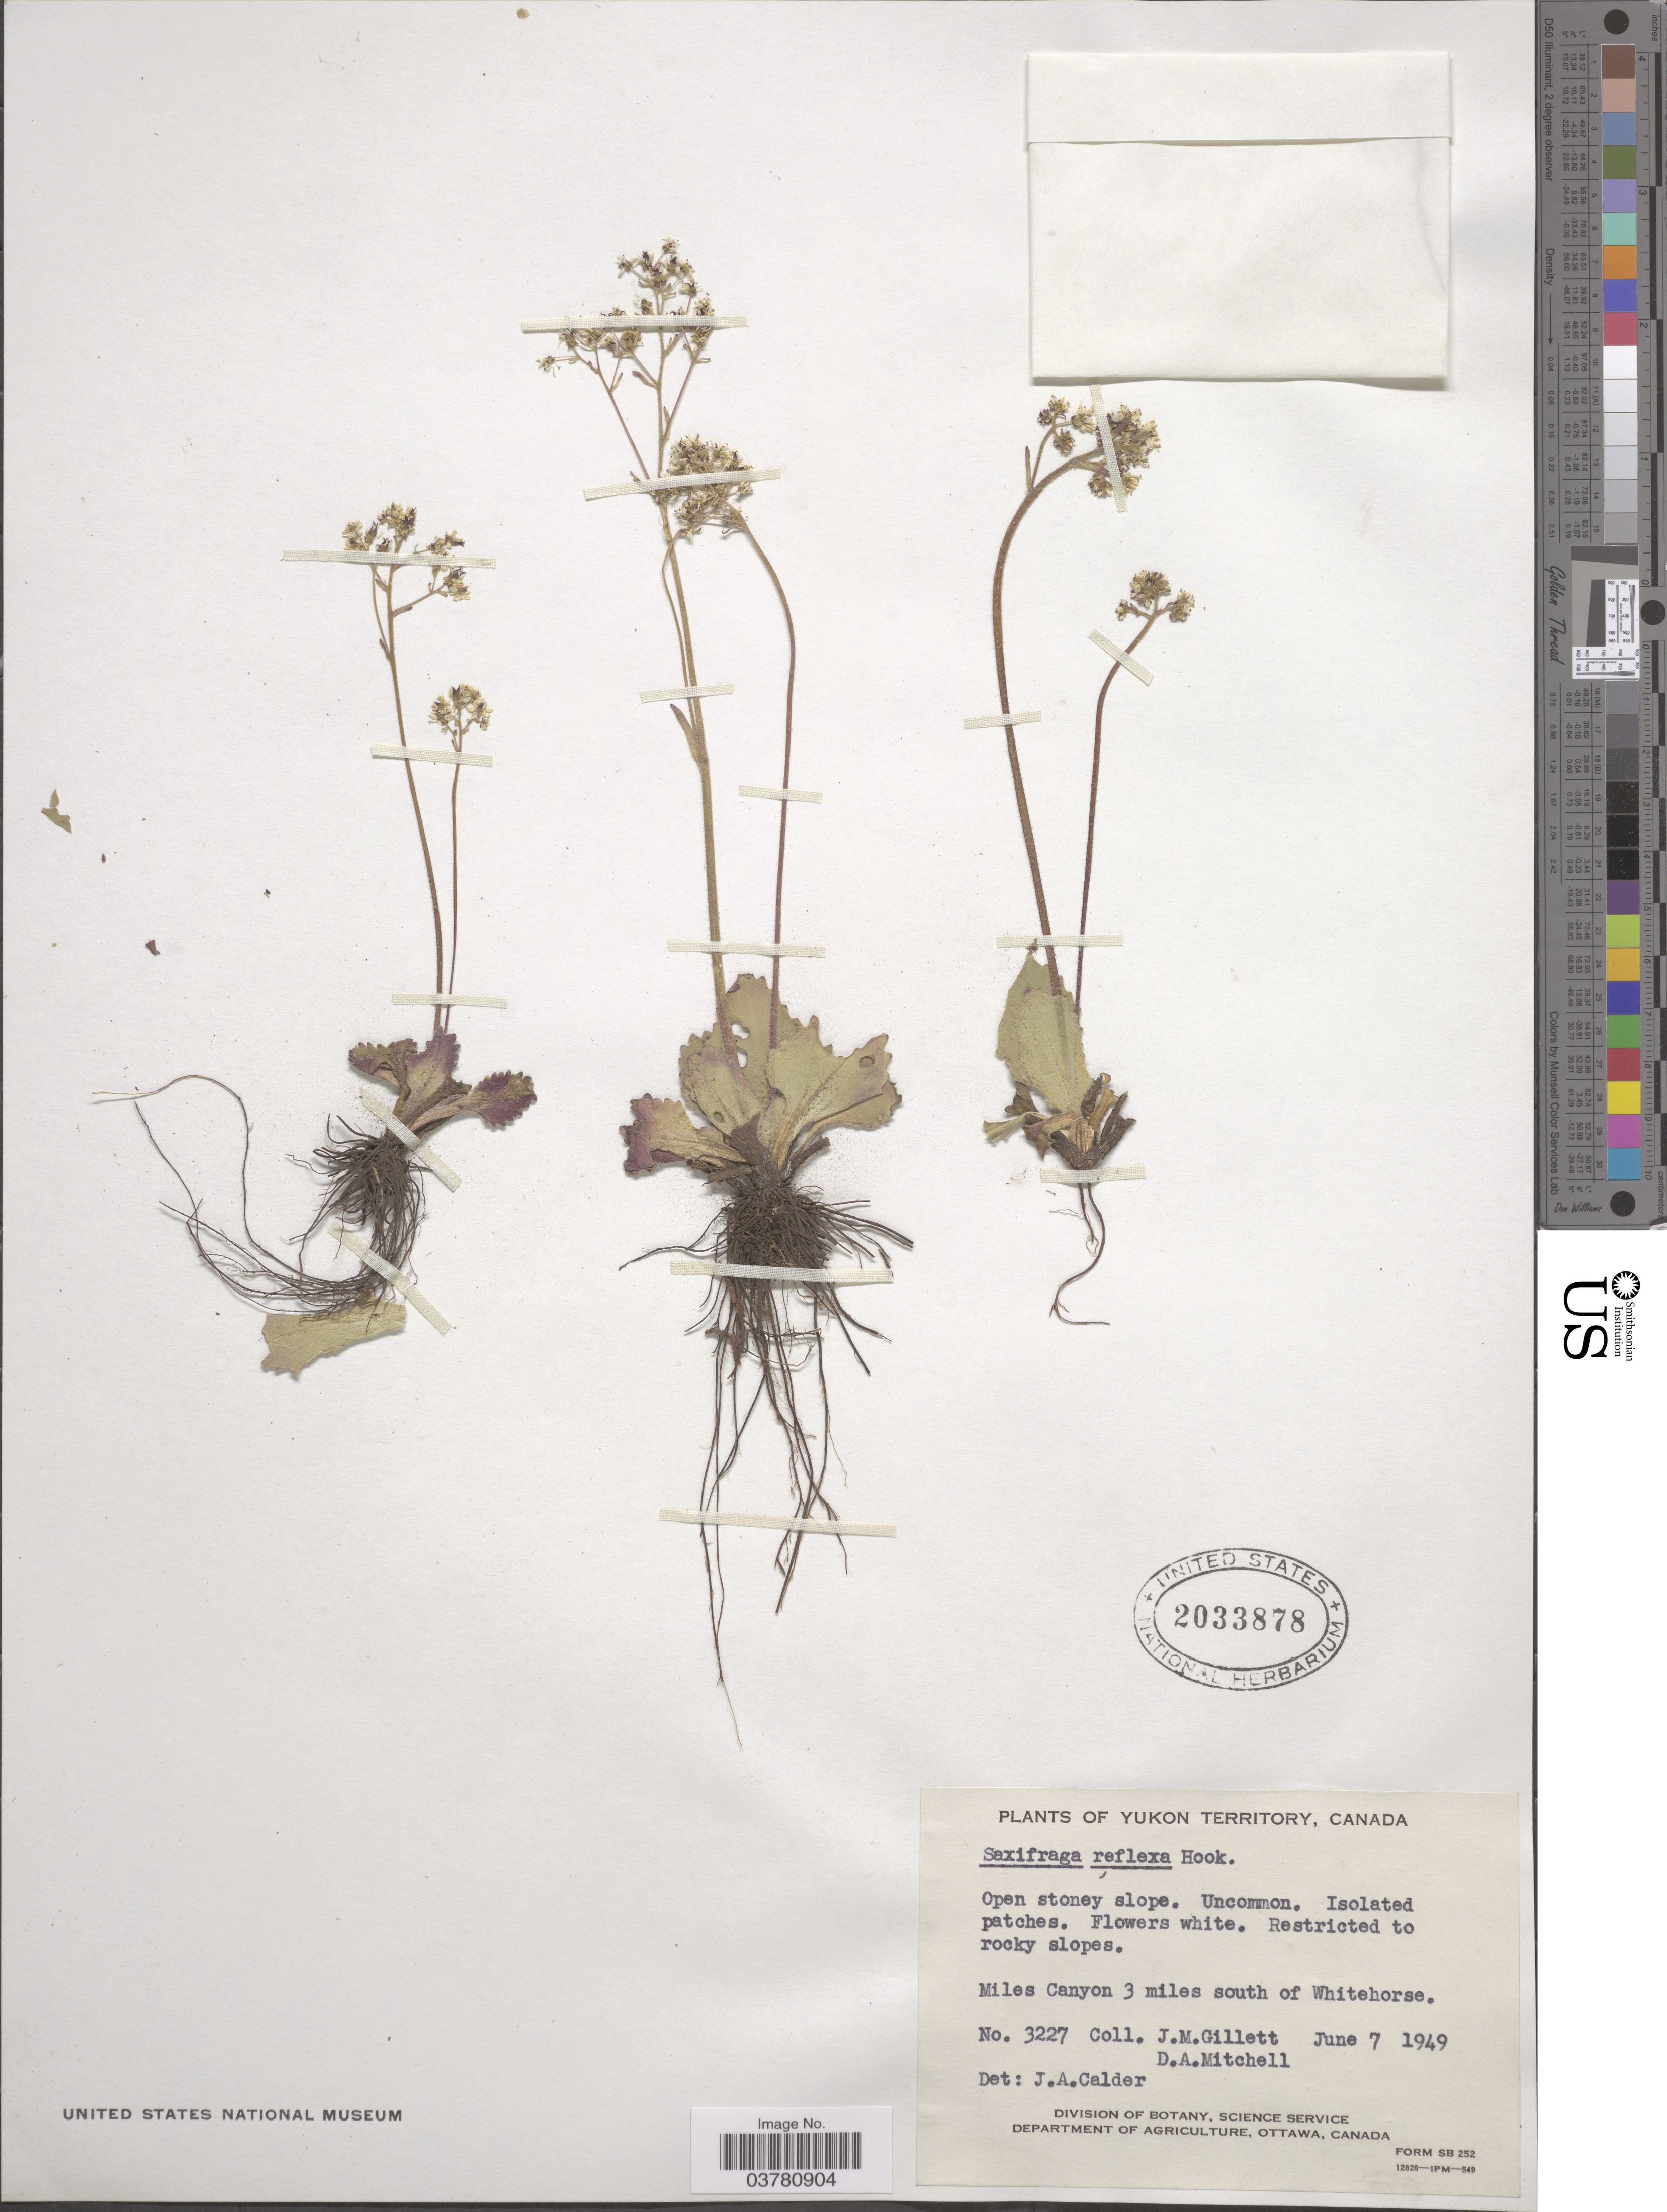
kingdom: Plantae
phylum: Tracheophyta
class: Magnoliopsida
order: Saxifragales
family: Saxifragaceae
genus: Micranthes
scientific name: Micranthes reflexa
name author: (Hook.) Small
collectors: J. M. Gillett & D. Mitchell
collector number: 3227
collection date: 1949-06-07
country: Canada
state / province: Yukon Territory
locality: Miles Canyon 3 miles south of Whitehorse.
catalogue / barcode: US 2033878